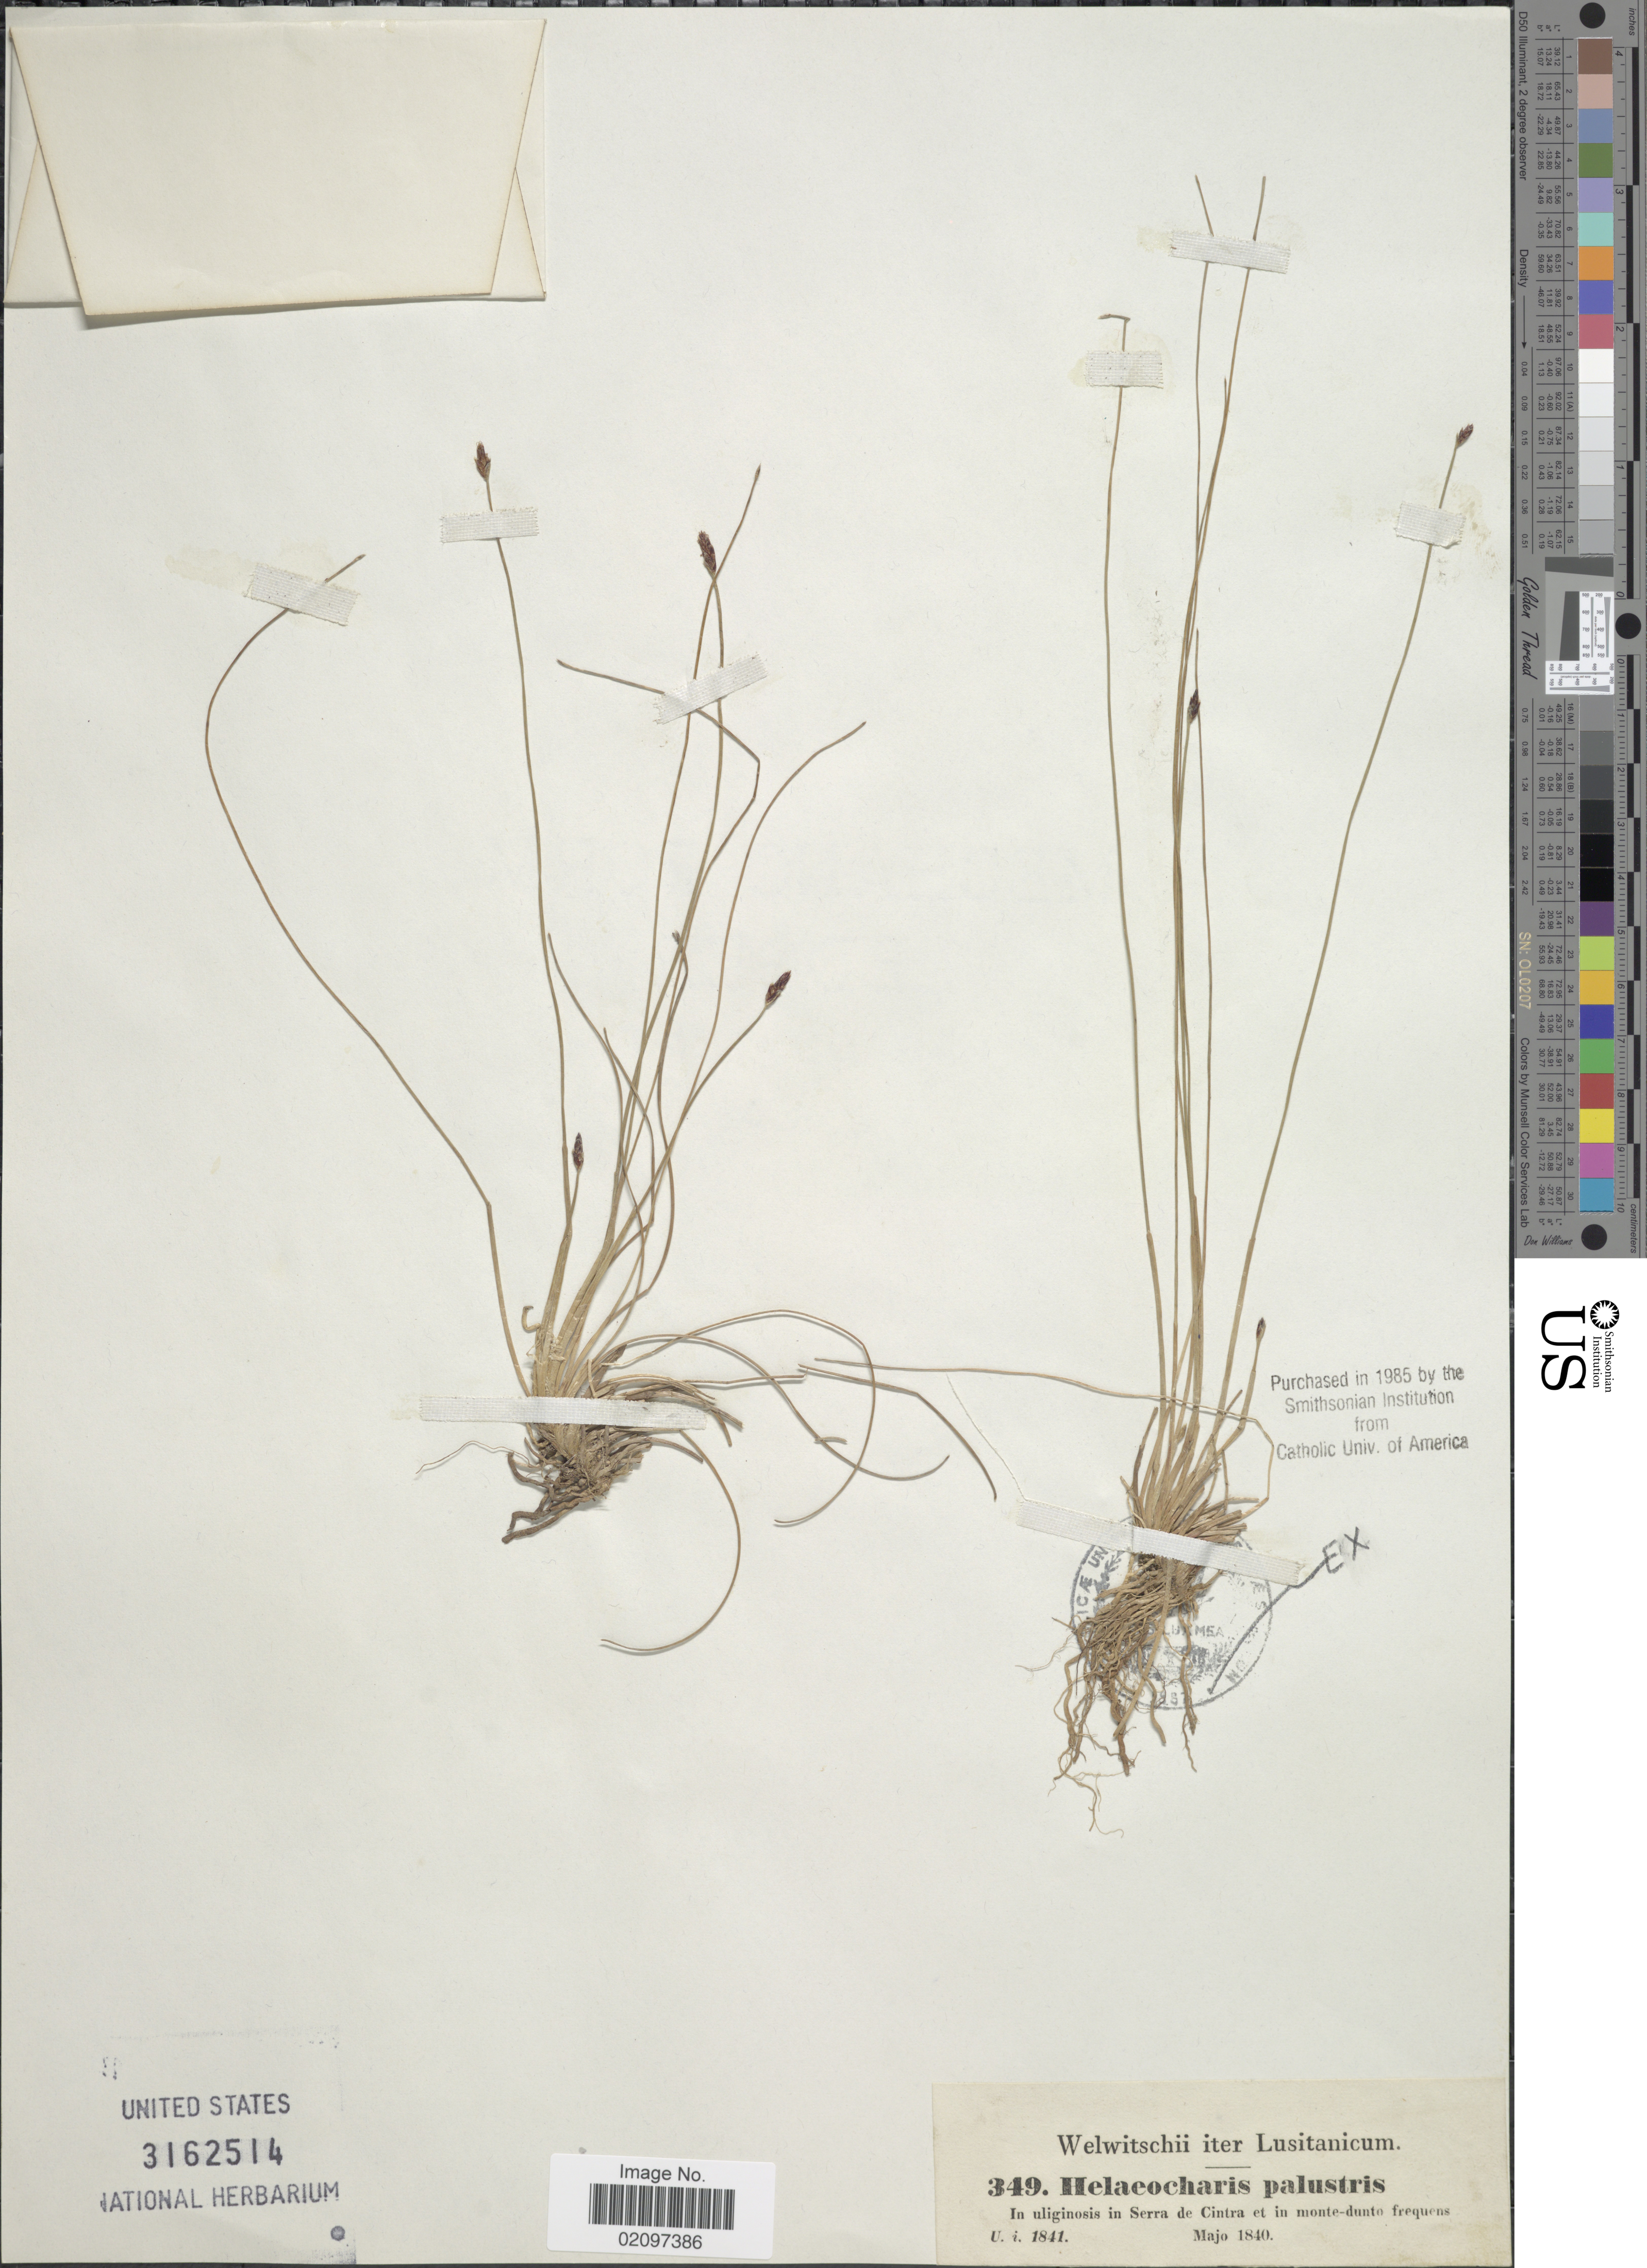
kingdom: Plantae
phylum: Tracheophyta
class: Liliopsida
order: Poales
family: Cyperaceae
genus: Eleocharis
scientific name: Eleocharis palustris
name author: (L.) Roem. & Schult.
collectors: -. Welwitsch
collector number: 349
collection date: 1840-05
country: Portugal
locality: Serra de Cintra et in monte - dunto frequens.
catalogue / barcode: US 3162514